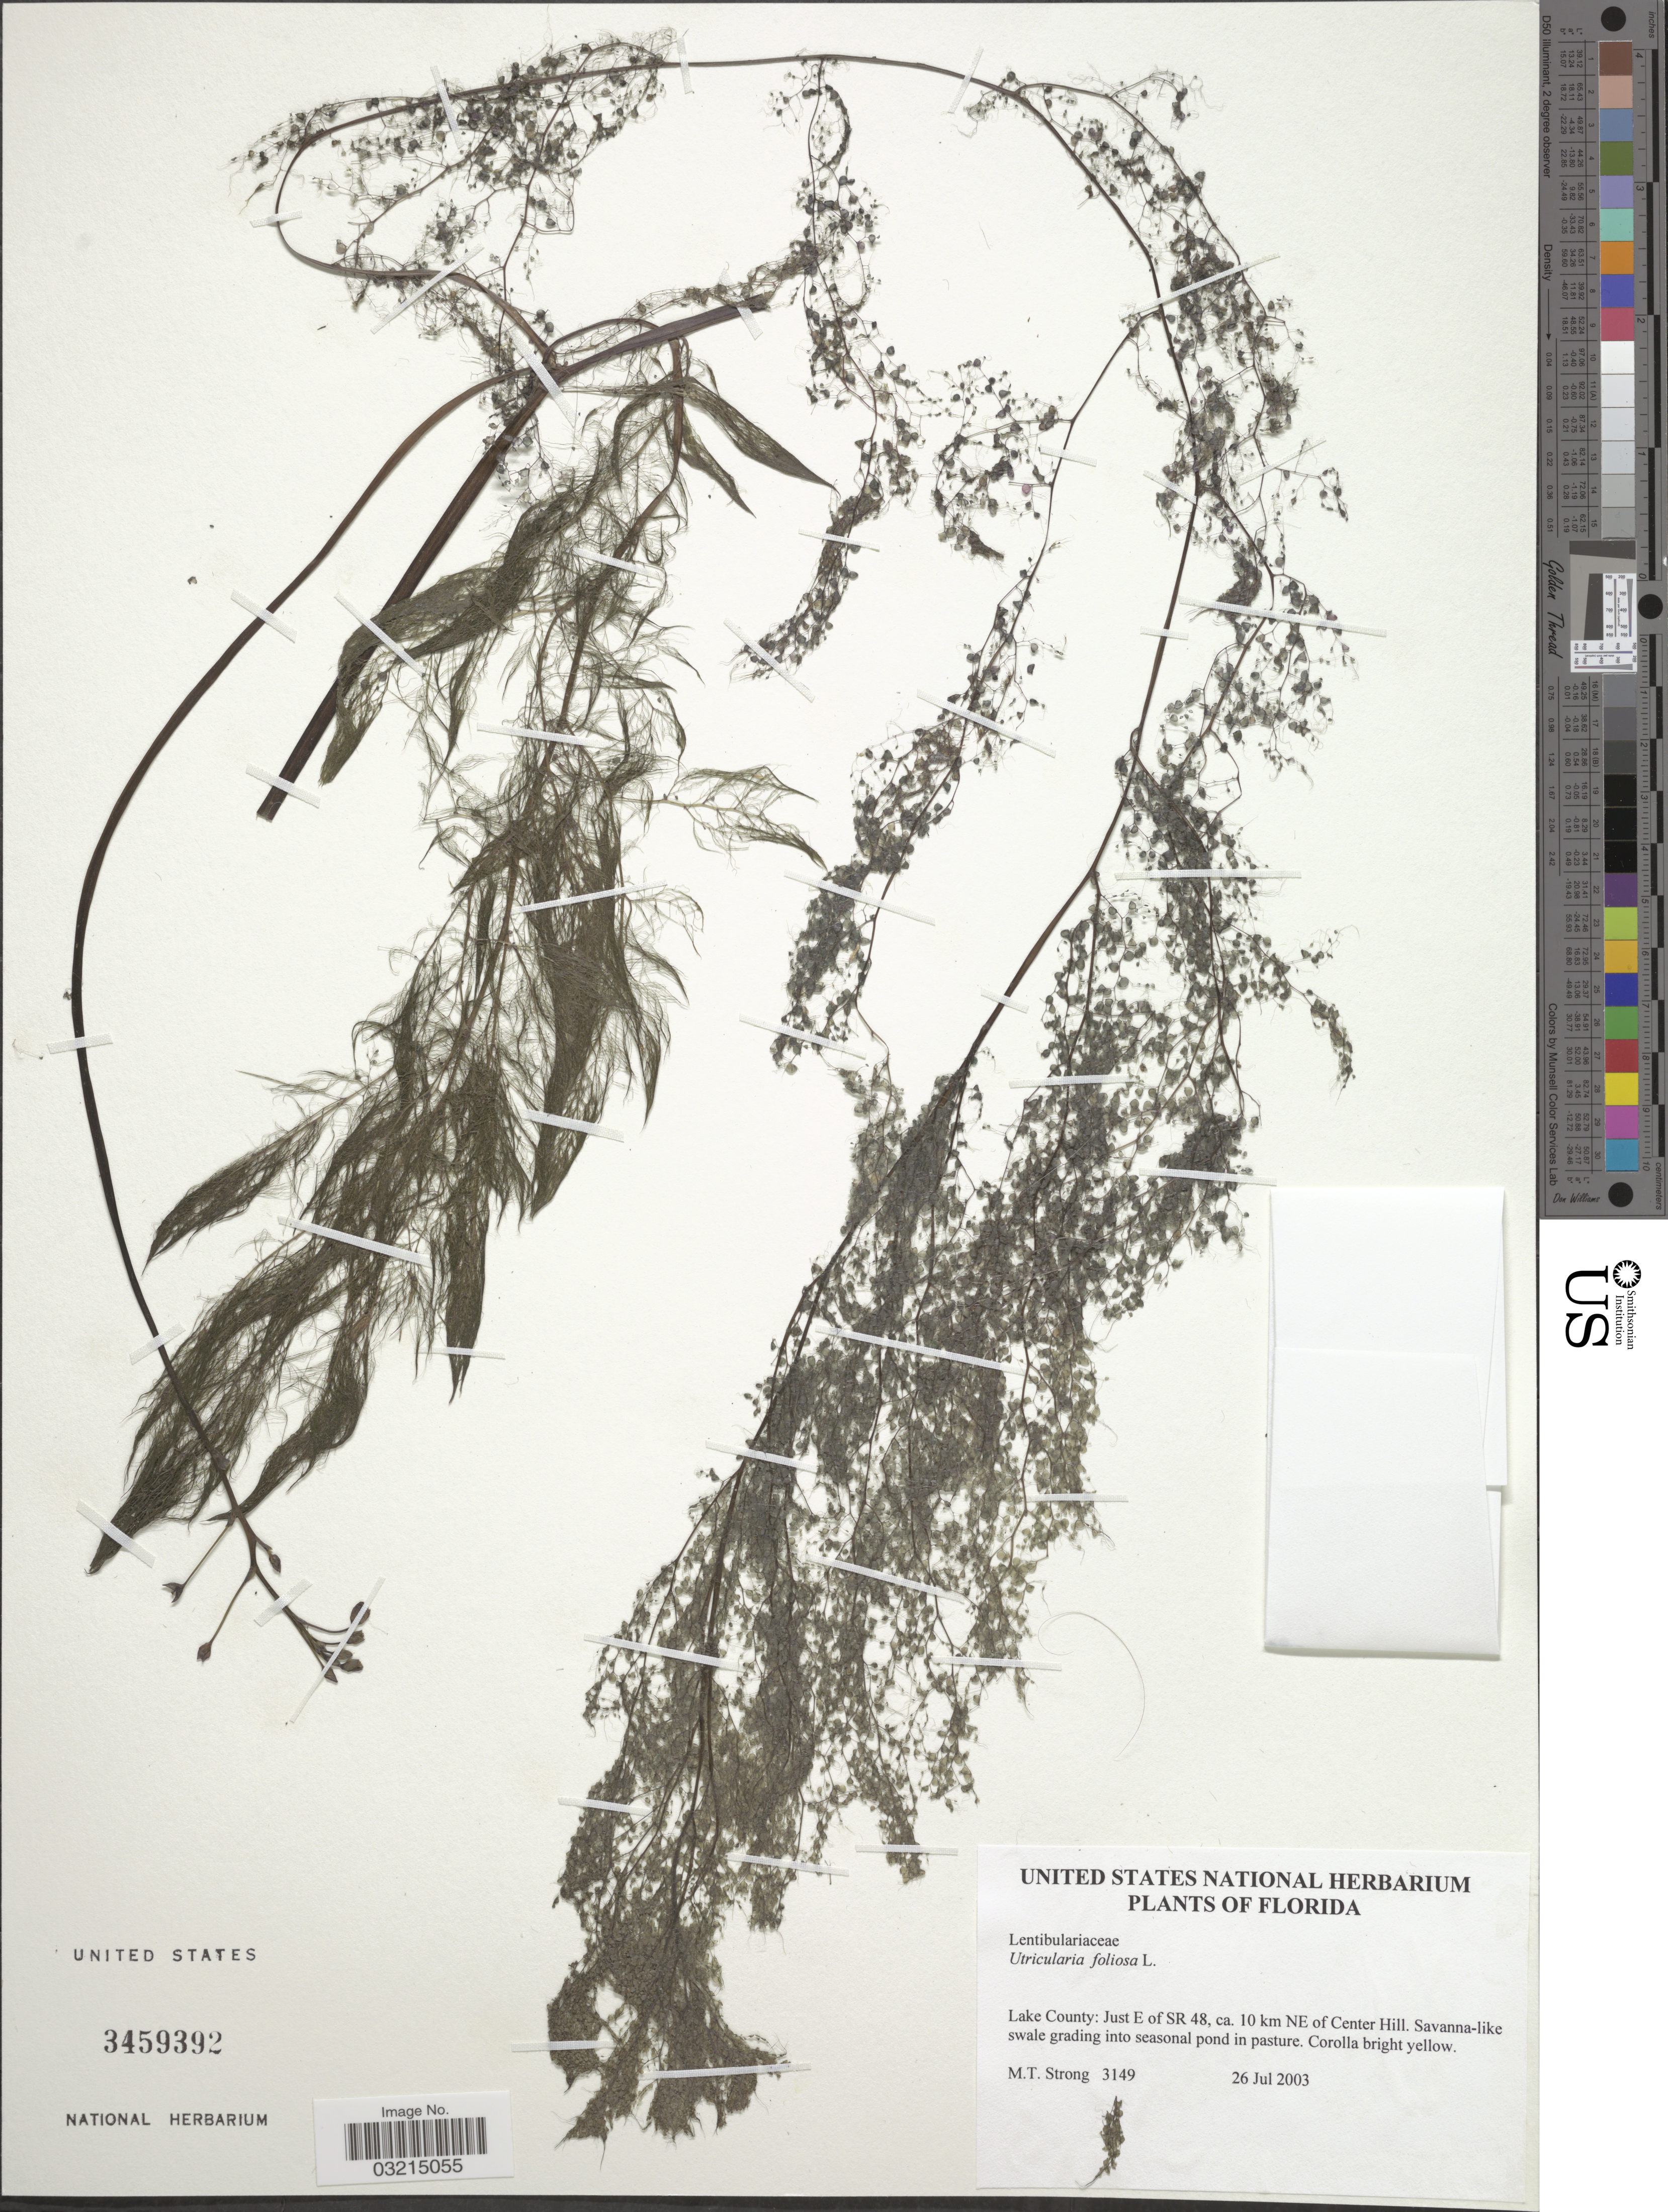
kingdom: Plantae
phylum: Tracheophyta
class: Magnoliopsida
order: Lamiales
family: Lentibulariaceae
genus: Utricularia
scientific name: Utricularia foliosa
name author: L.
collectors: M. T. Strong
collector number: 3149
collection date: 2003-07-26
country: United States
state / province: Florida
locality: Lake County: Just E of SR 48, ca. 10 km NE of Center Hill.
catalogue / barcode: US 3459392